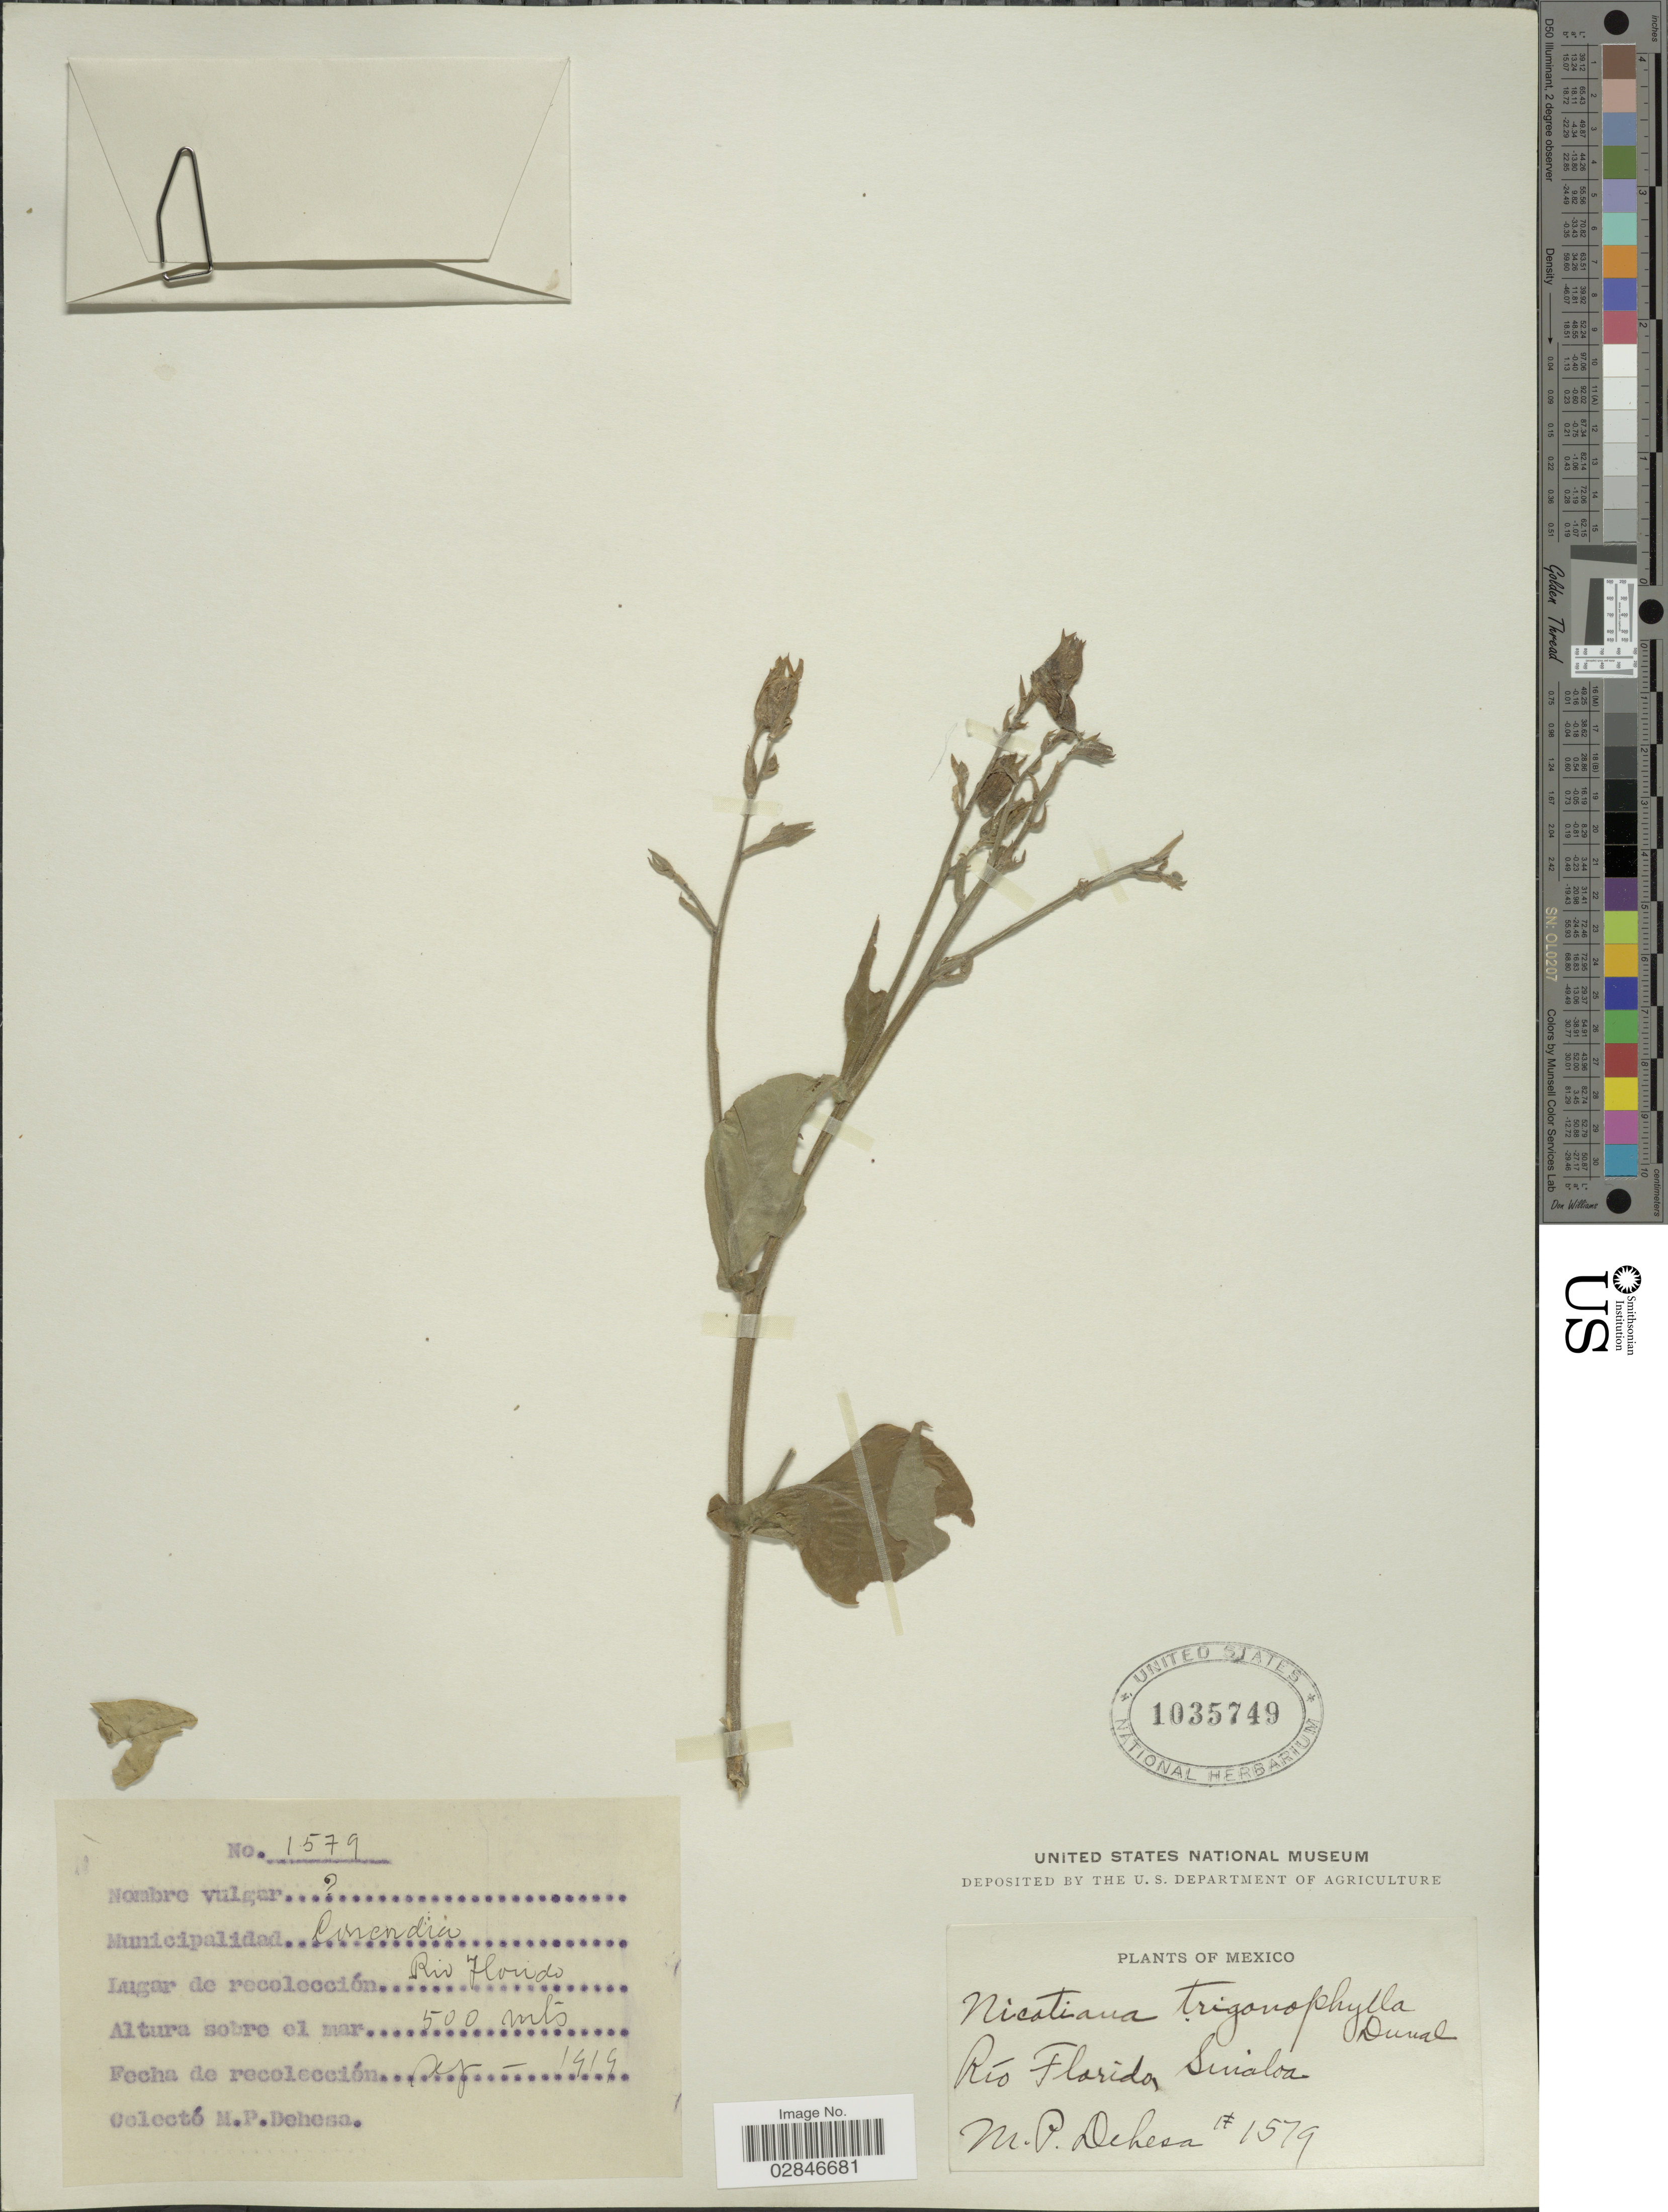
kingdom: Plantae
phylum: Tracheophyta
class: Magnoliopsida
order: Solanales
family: Solanaceae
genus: Nicotiana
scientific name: Nicotiana trigonophylla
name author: Dunal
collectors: M. Dehesa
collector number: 1579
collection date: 1919-09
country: Mexico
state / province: Sinaloa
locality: Río Florida, Municipalidad Concordia.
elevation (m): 500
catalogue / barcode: US 1035749